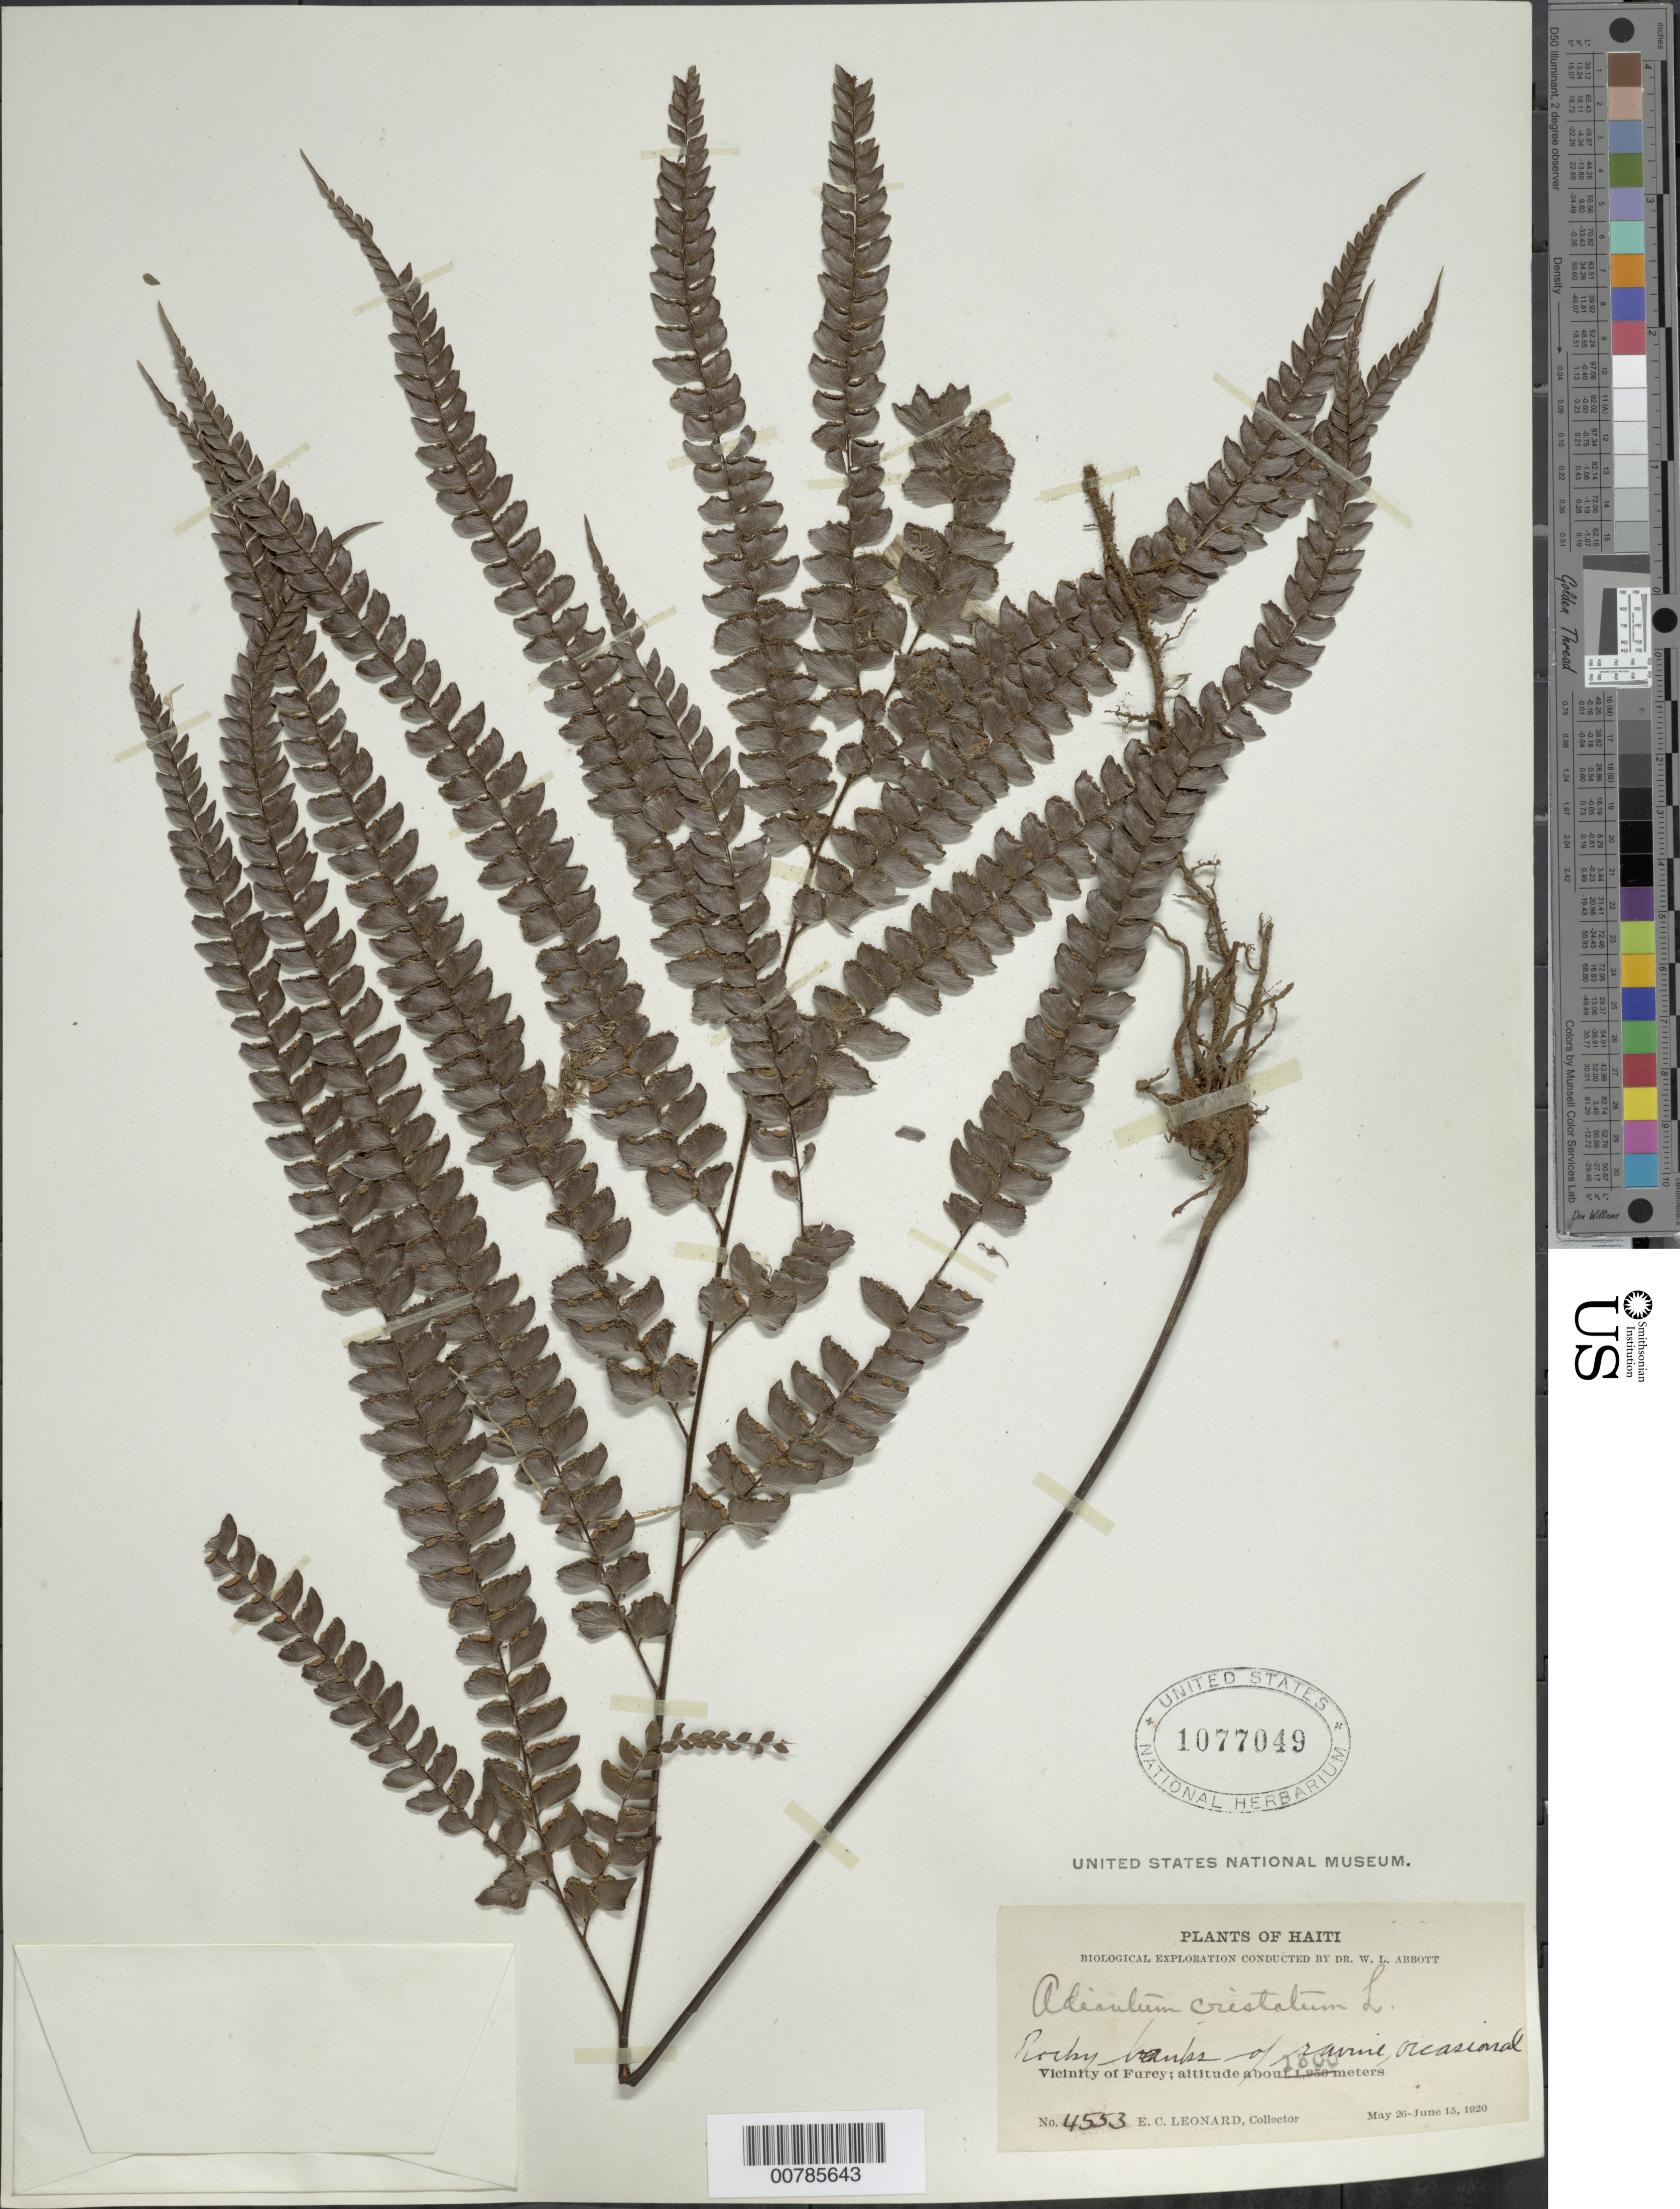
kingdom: Plantae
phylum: Tracheophyta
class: Polypodiopsida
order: Polypodiales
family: Pteridaceae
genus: Adiantum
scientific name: Adiantum pyramidale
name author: (L.) Willd.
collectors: E. C. Leonard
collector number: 4553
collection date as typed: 26 May 1920 15 Jun 1920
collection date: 1920-05-26/1920-06-15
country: Haiti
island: Hispaniola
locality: Furcy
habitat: Rocky ravine banks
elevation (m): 1300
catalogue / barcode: US 1077049